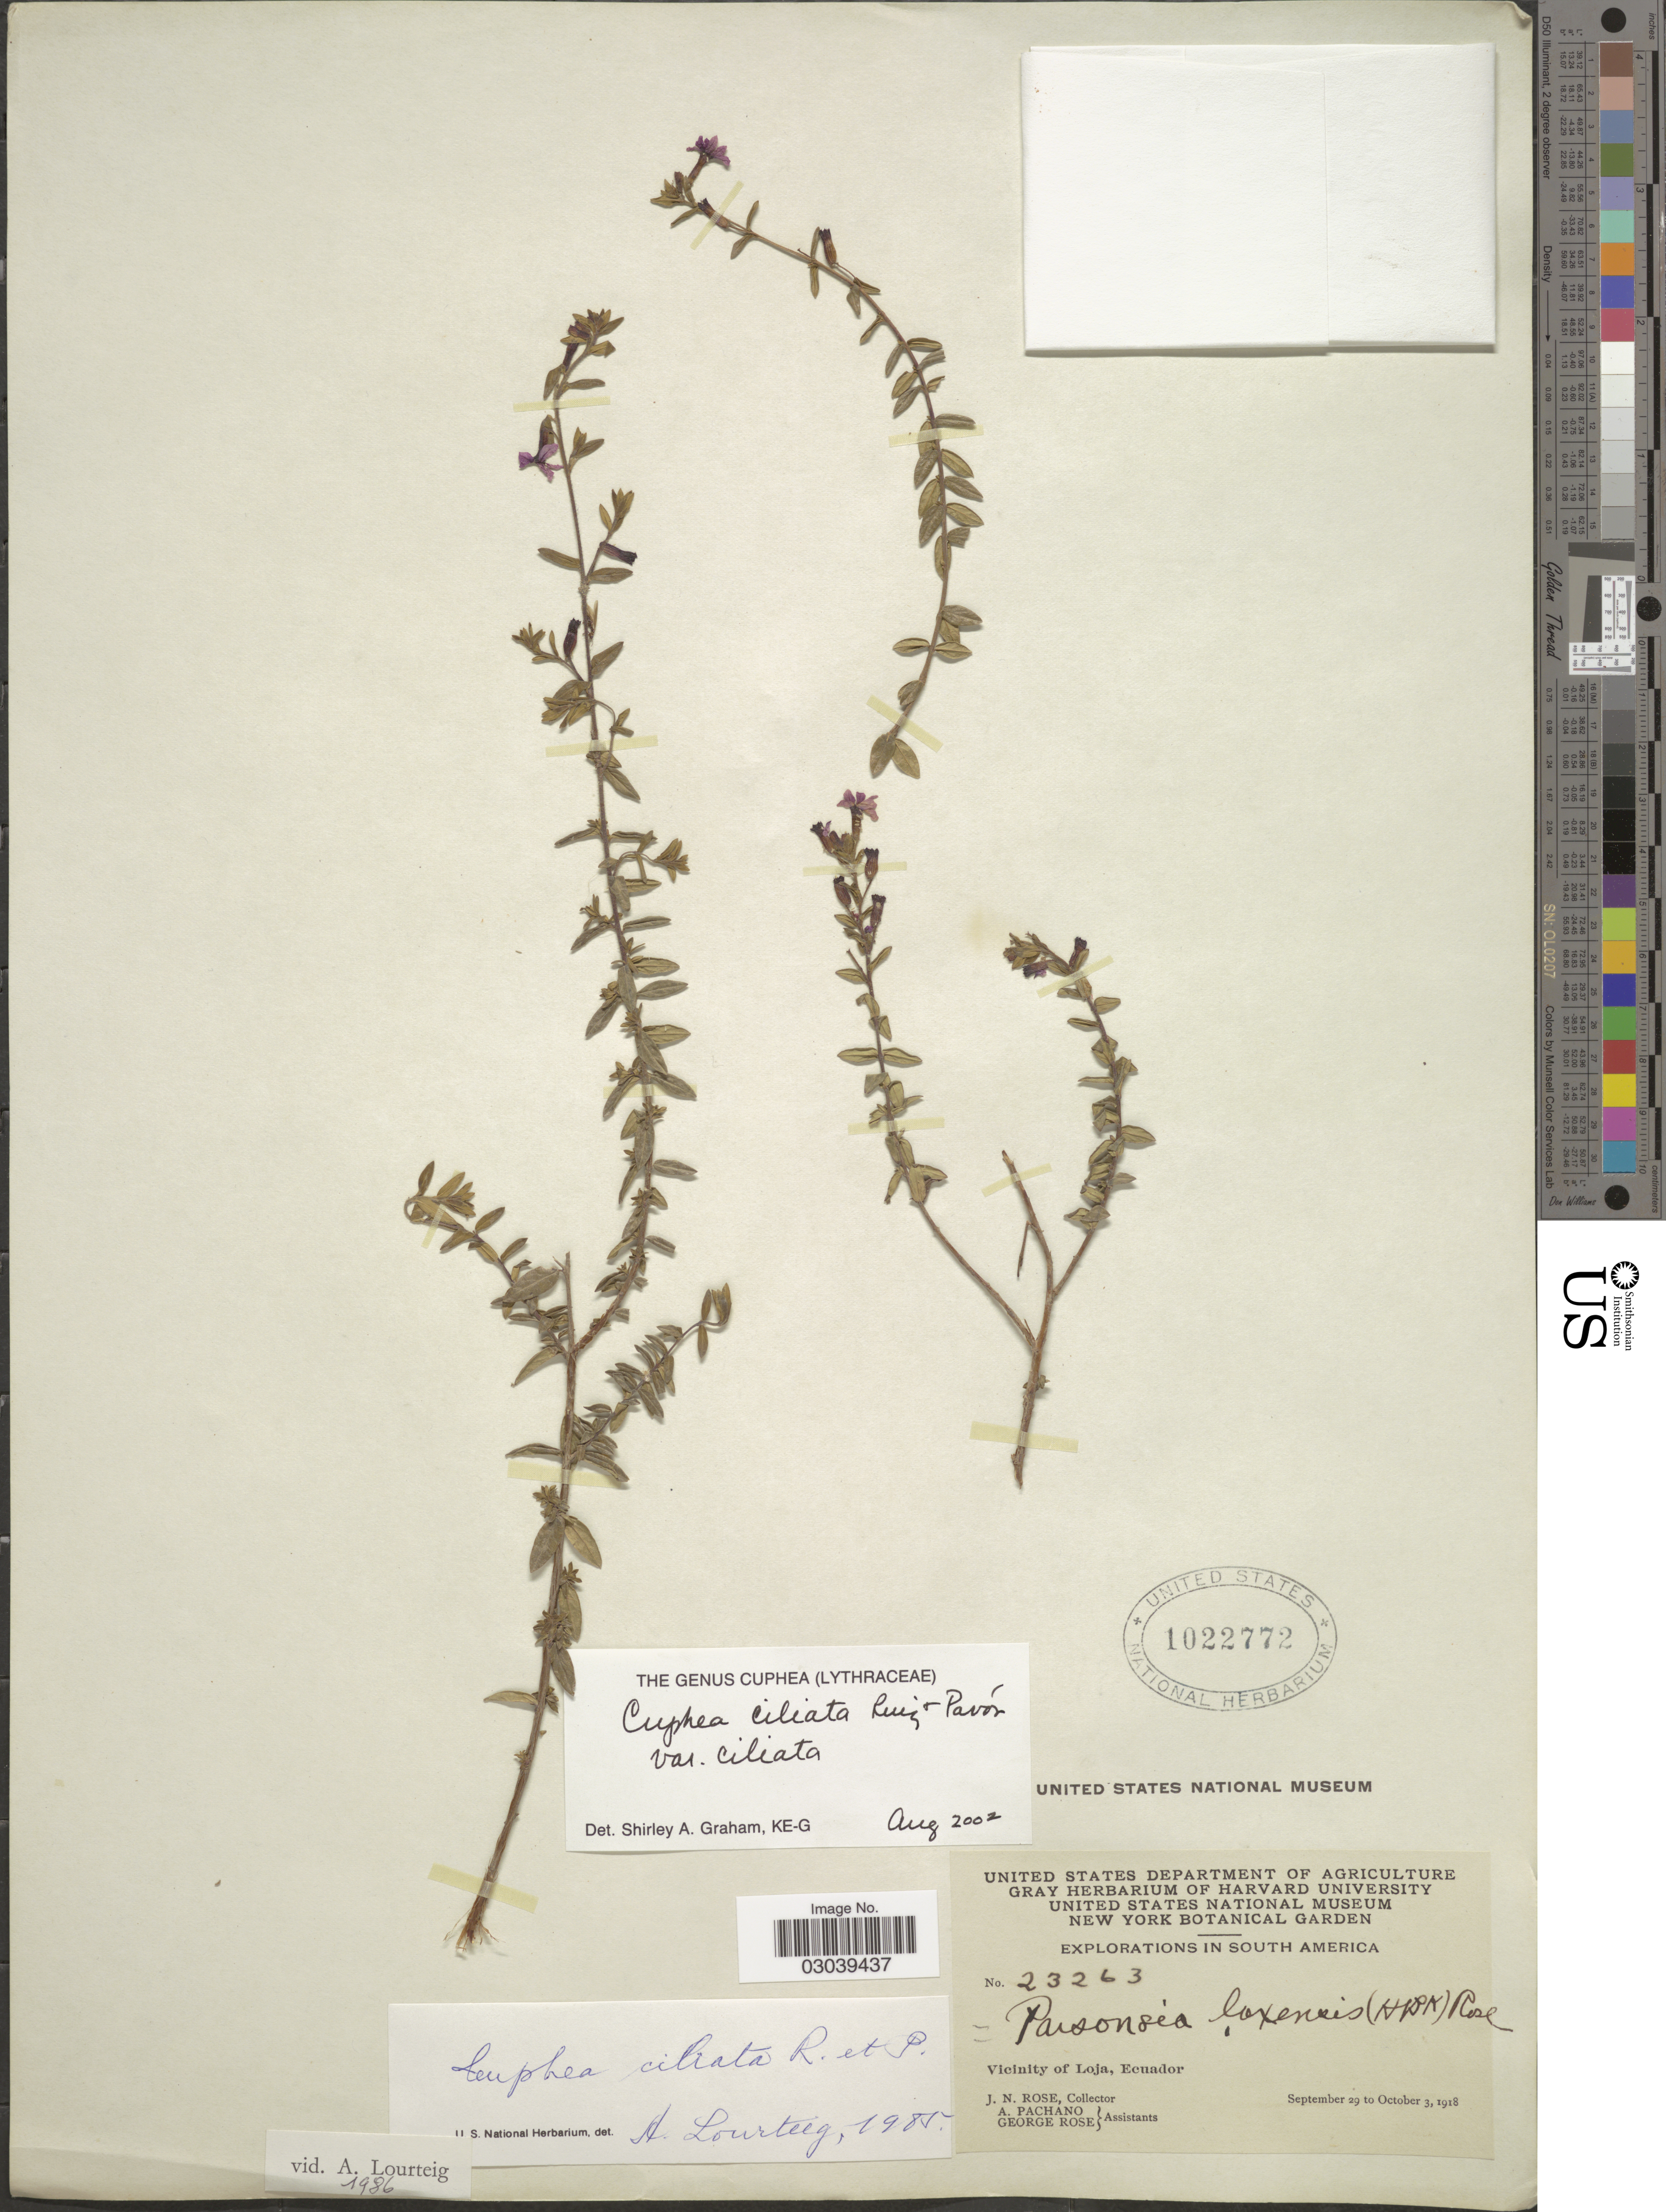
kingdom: Plantae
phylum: Tracheophyta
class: Magnoliopsida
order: Myrtales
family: Lythraceae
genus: Cuphea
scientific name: Cuphea ciliata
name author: Ruiz & Pav.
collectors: J. N. Rose, A. Pachano & G. Rose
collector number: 23263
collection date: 1918-09-29/1918-10-03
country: Ecuador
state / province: Loja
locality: Vicinity of Loja.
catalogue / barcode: US 1022772